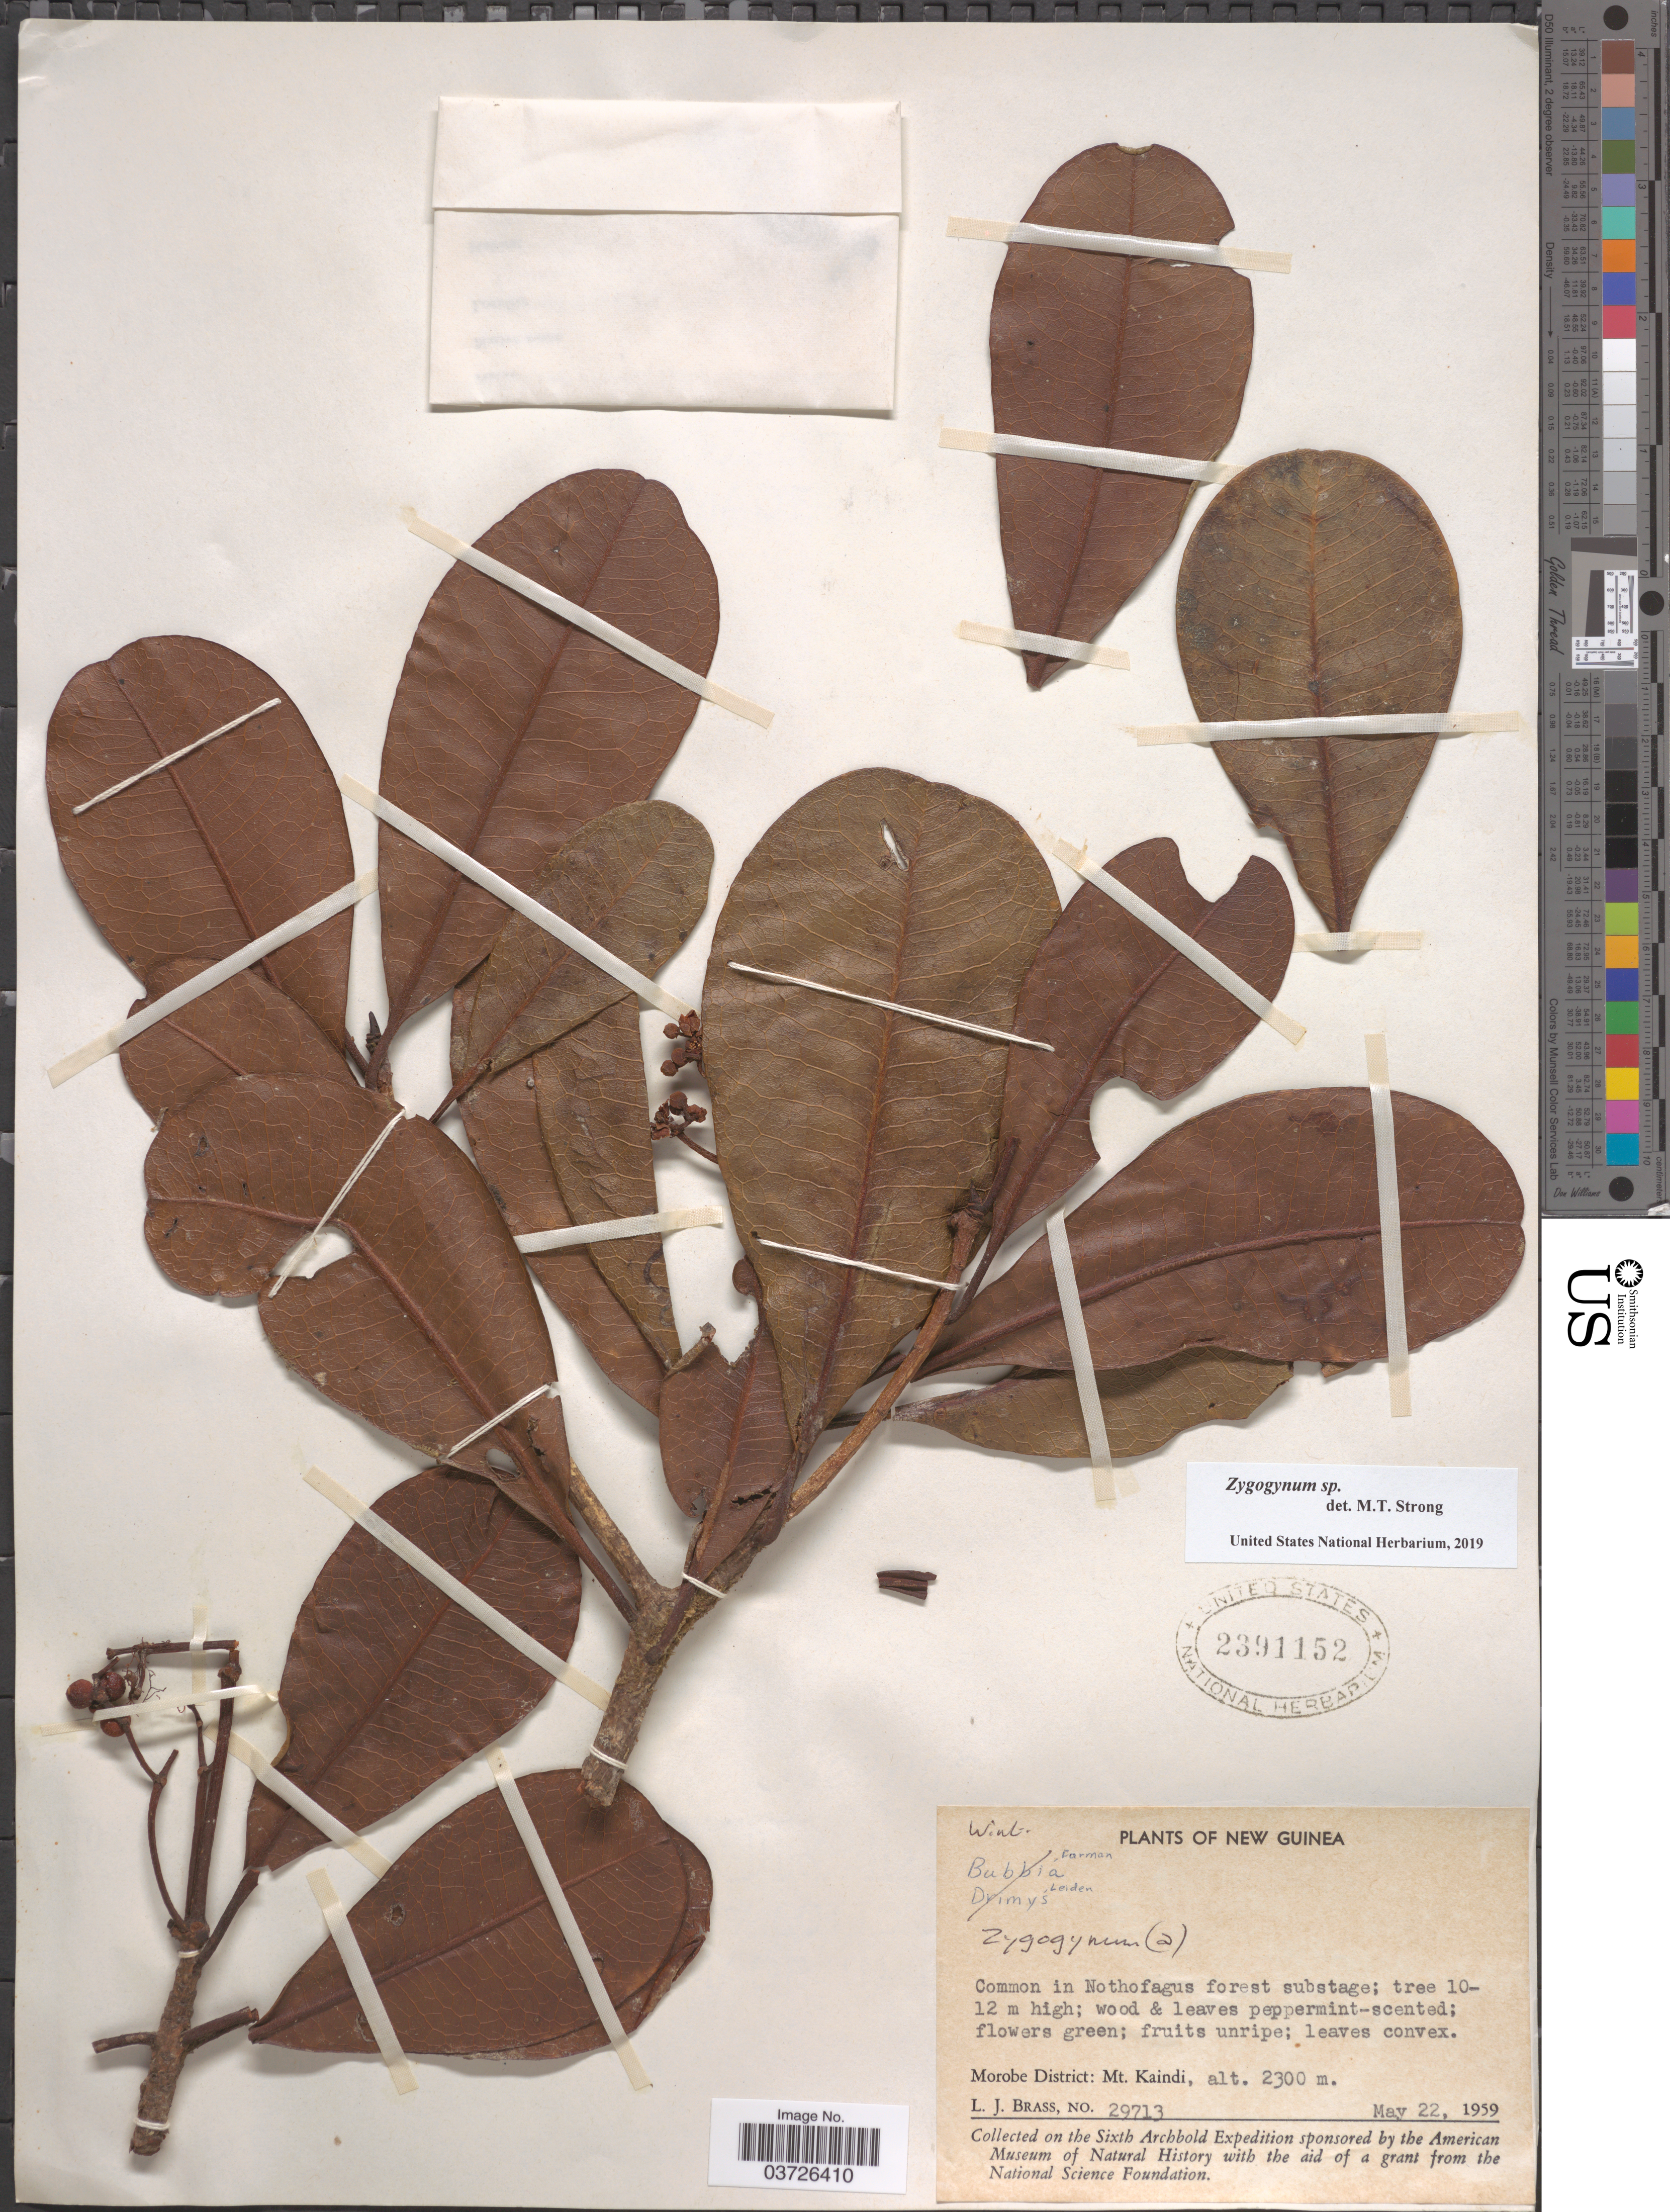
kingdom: Plantae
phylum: Tracheophyta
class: Magnoliopsida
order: Canellales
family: Winteraceae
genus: Zygogynum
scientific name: Zygogynum sp.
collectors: L. J. Brass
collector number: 29713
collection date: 1959-05-22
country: Papua New Guinea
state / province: Morobe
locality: New Guinea. Morobe District: Mt. Kaindi.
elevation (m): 2300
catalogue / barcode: US 2391152